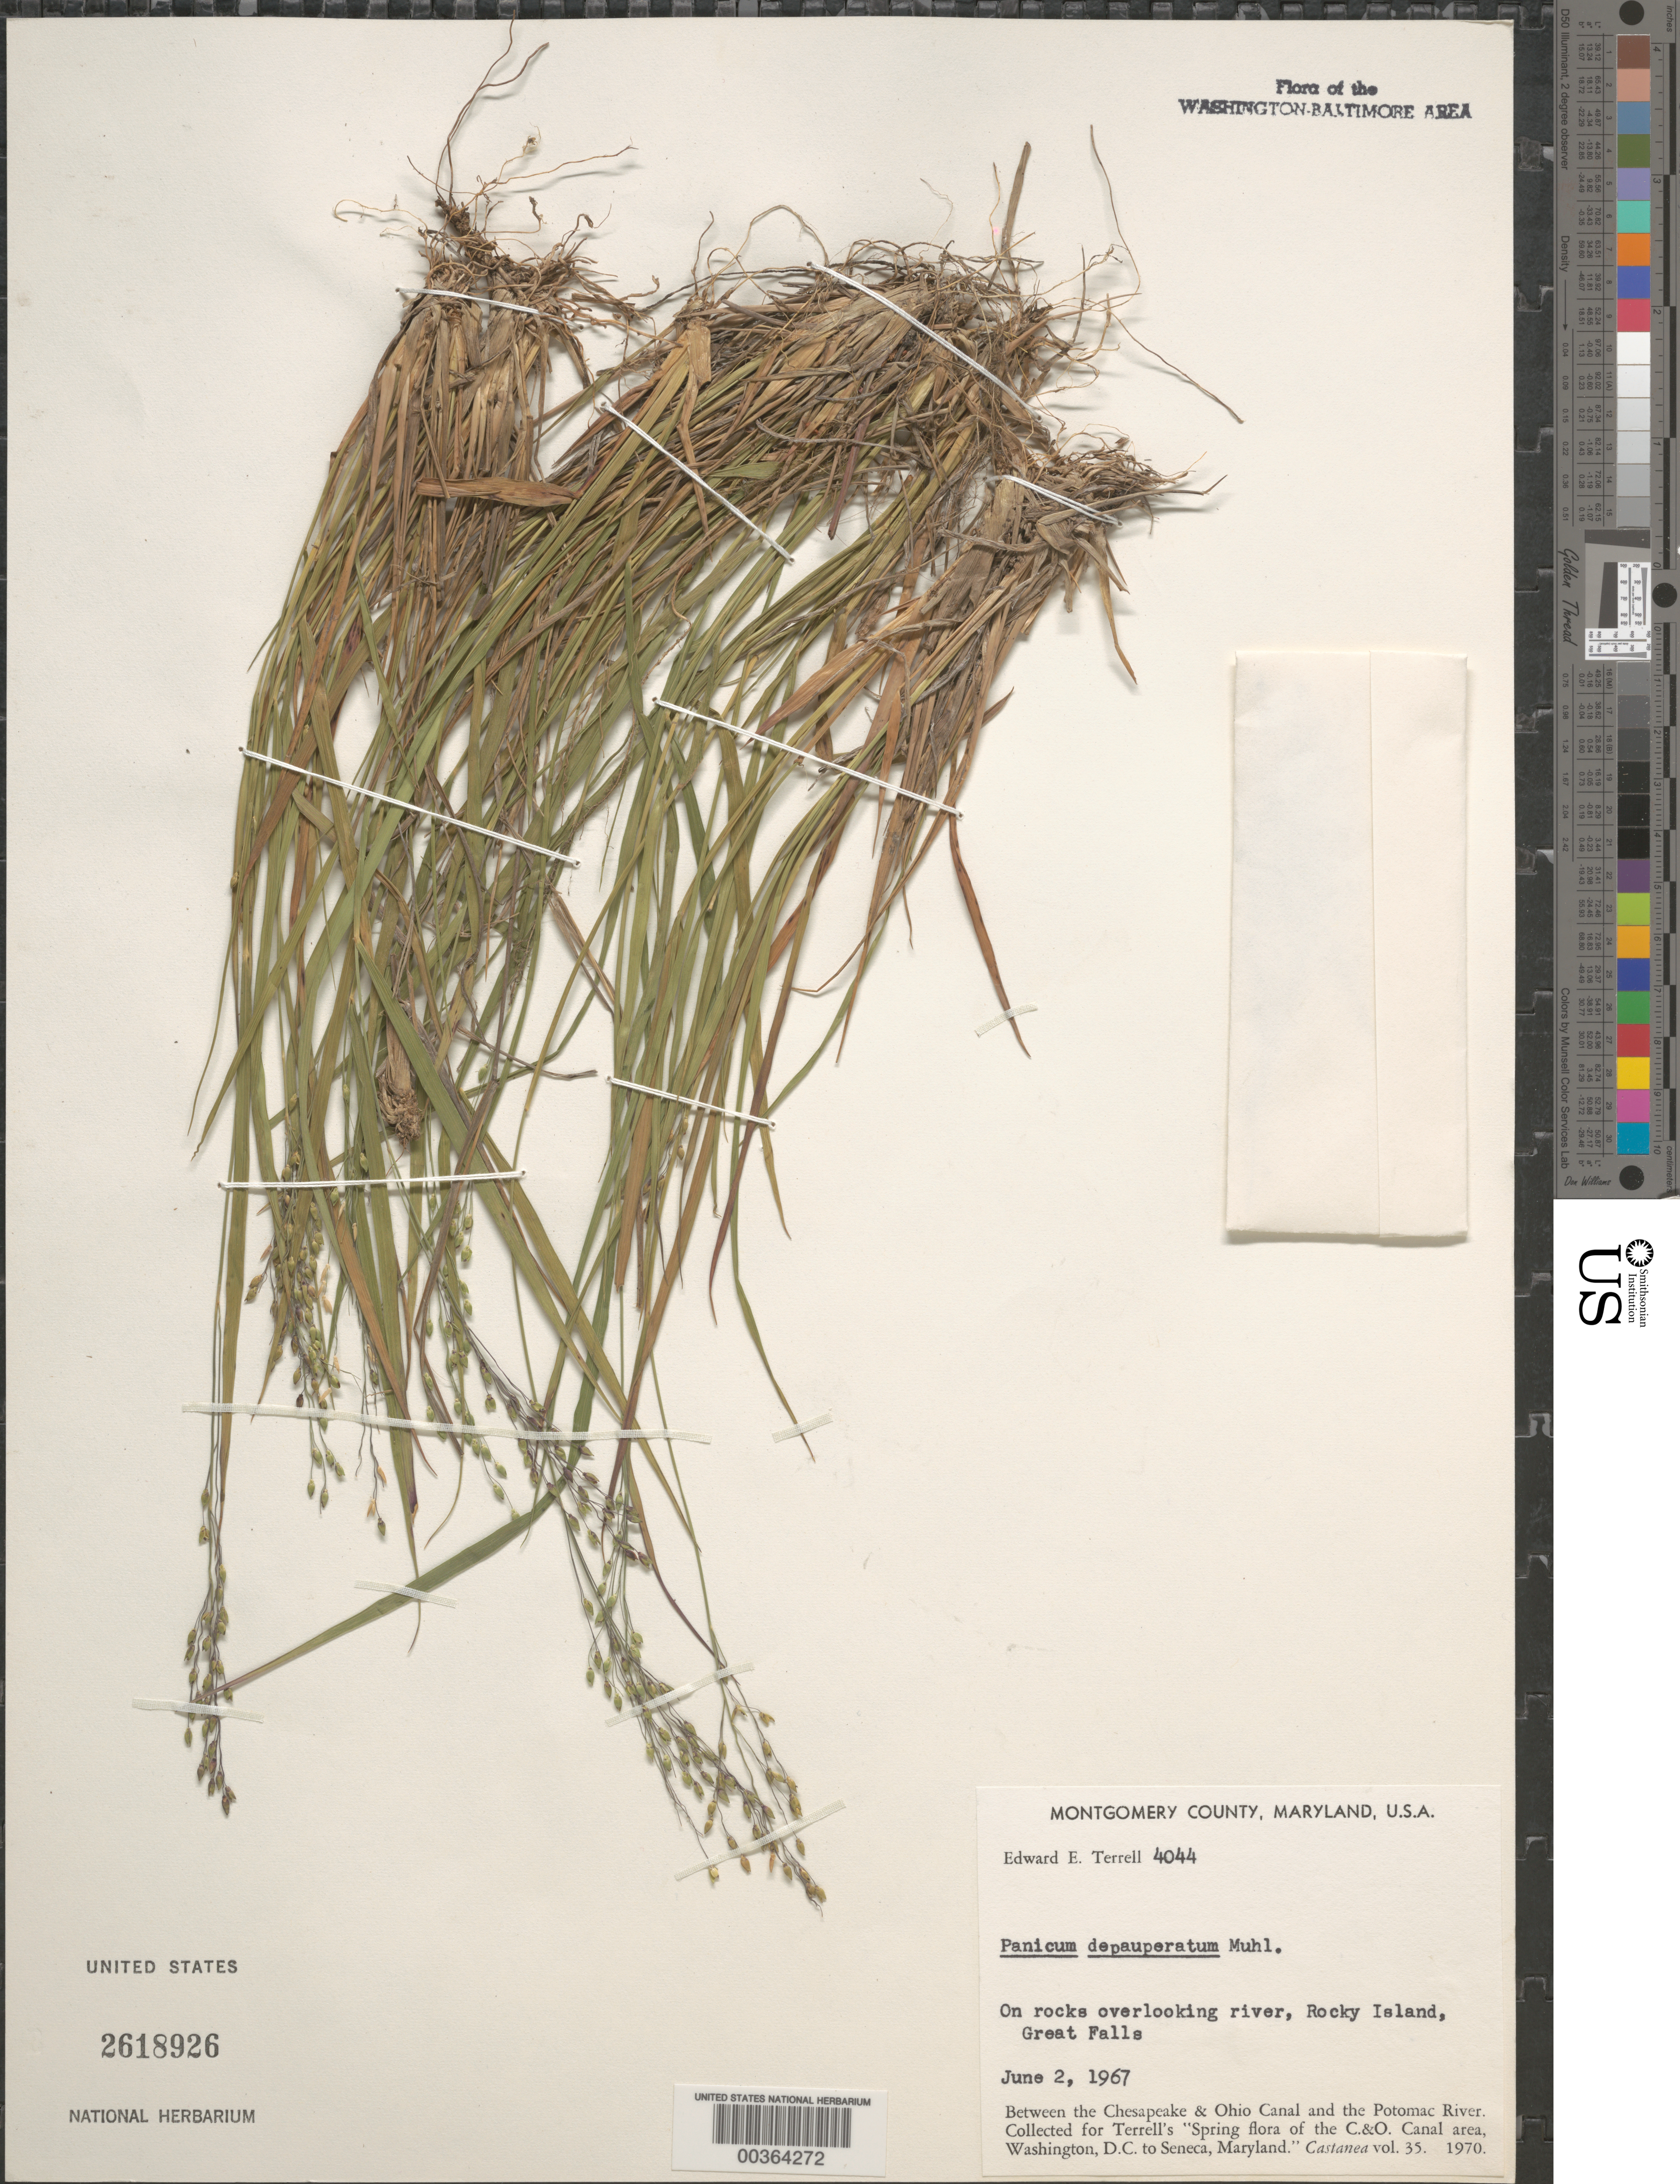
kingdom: Plantae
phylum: Tracheophyta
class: Liliopsida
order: Poales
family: Poaceae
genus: Dichanthelium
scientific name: Dichanthelium depauperatum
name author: (Muhl.) Gould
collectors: E. E. Terrell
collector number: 4044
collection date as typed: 02 Jun 1967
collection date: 1967-06-02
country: United States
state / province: Maryland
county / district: Montgomery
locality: Rocky Island, Great Falls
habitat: On rocks overlooking river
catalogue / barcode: US 2618926